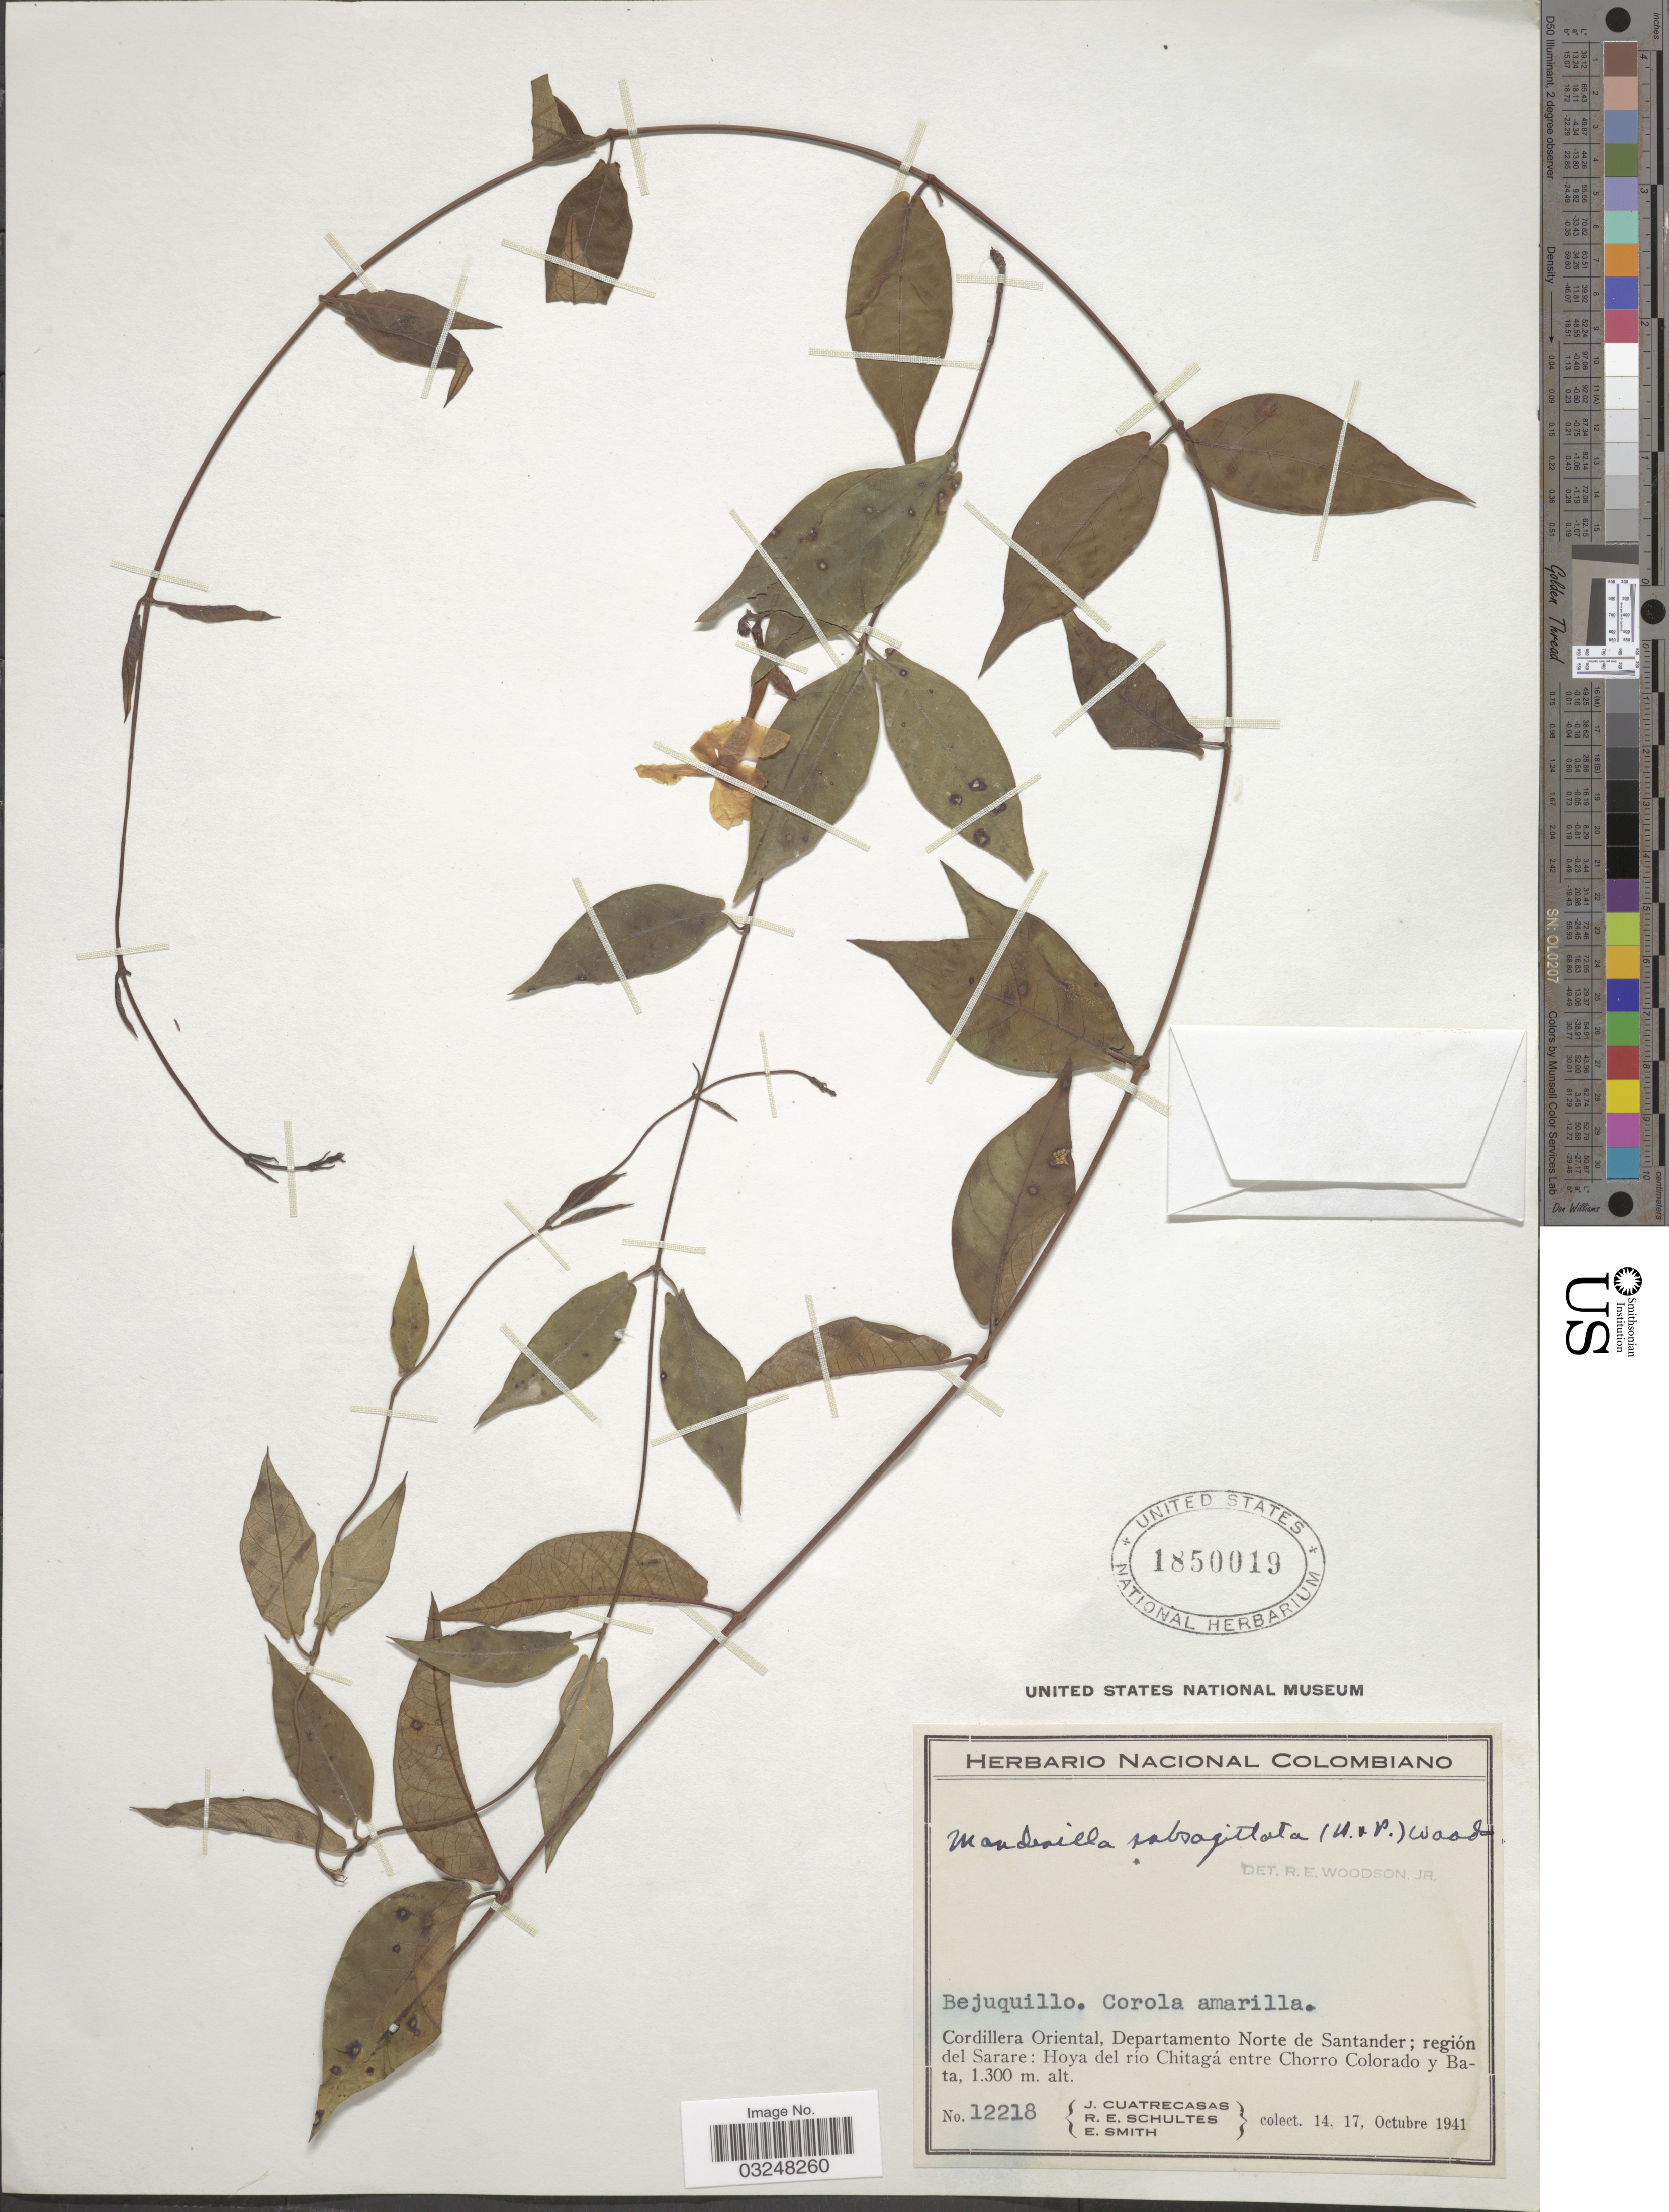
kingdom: Plantae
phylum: Tracheophyta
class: Magnoliopsida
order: Gentianales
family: Apocynaceae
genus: Mandevilla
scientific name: Mandevilla subsagittata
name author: (Ruiz & Pav.) Woodson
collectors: J. Cuatrecasas, R. E. Schultes & E. Smith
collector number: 12218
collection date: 1941-10-14/1941-10-17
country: Colombia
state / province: Norte de Santander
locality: Cordillera Oriental, Departamento Norte de Santander; región del Sarare: Hoya del río Chitagá entre Chorro Colorado y Bata.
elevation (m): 1300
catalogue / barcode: US 1850019